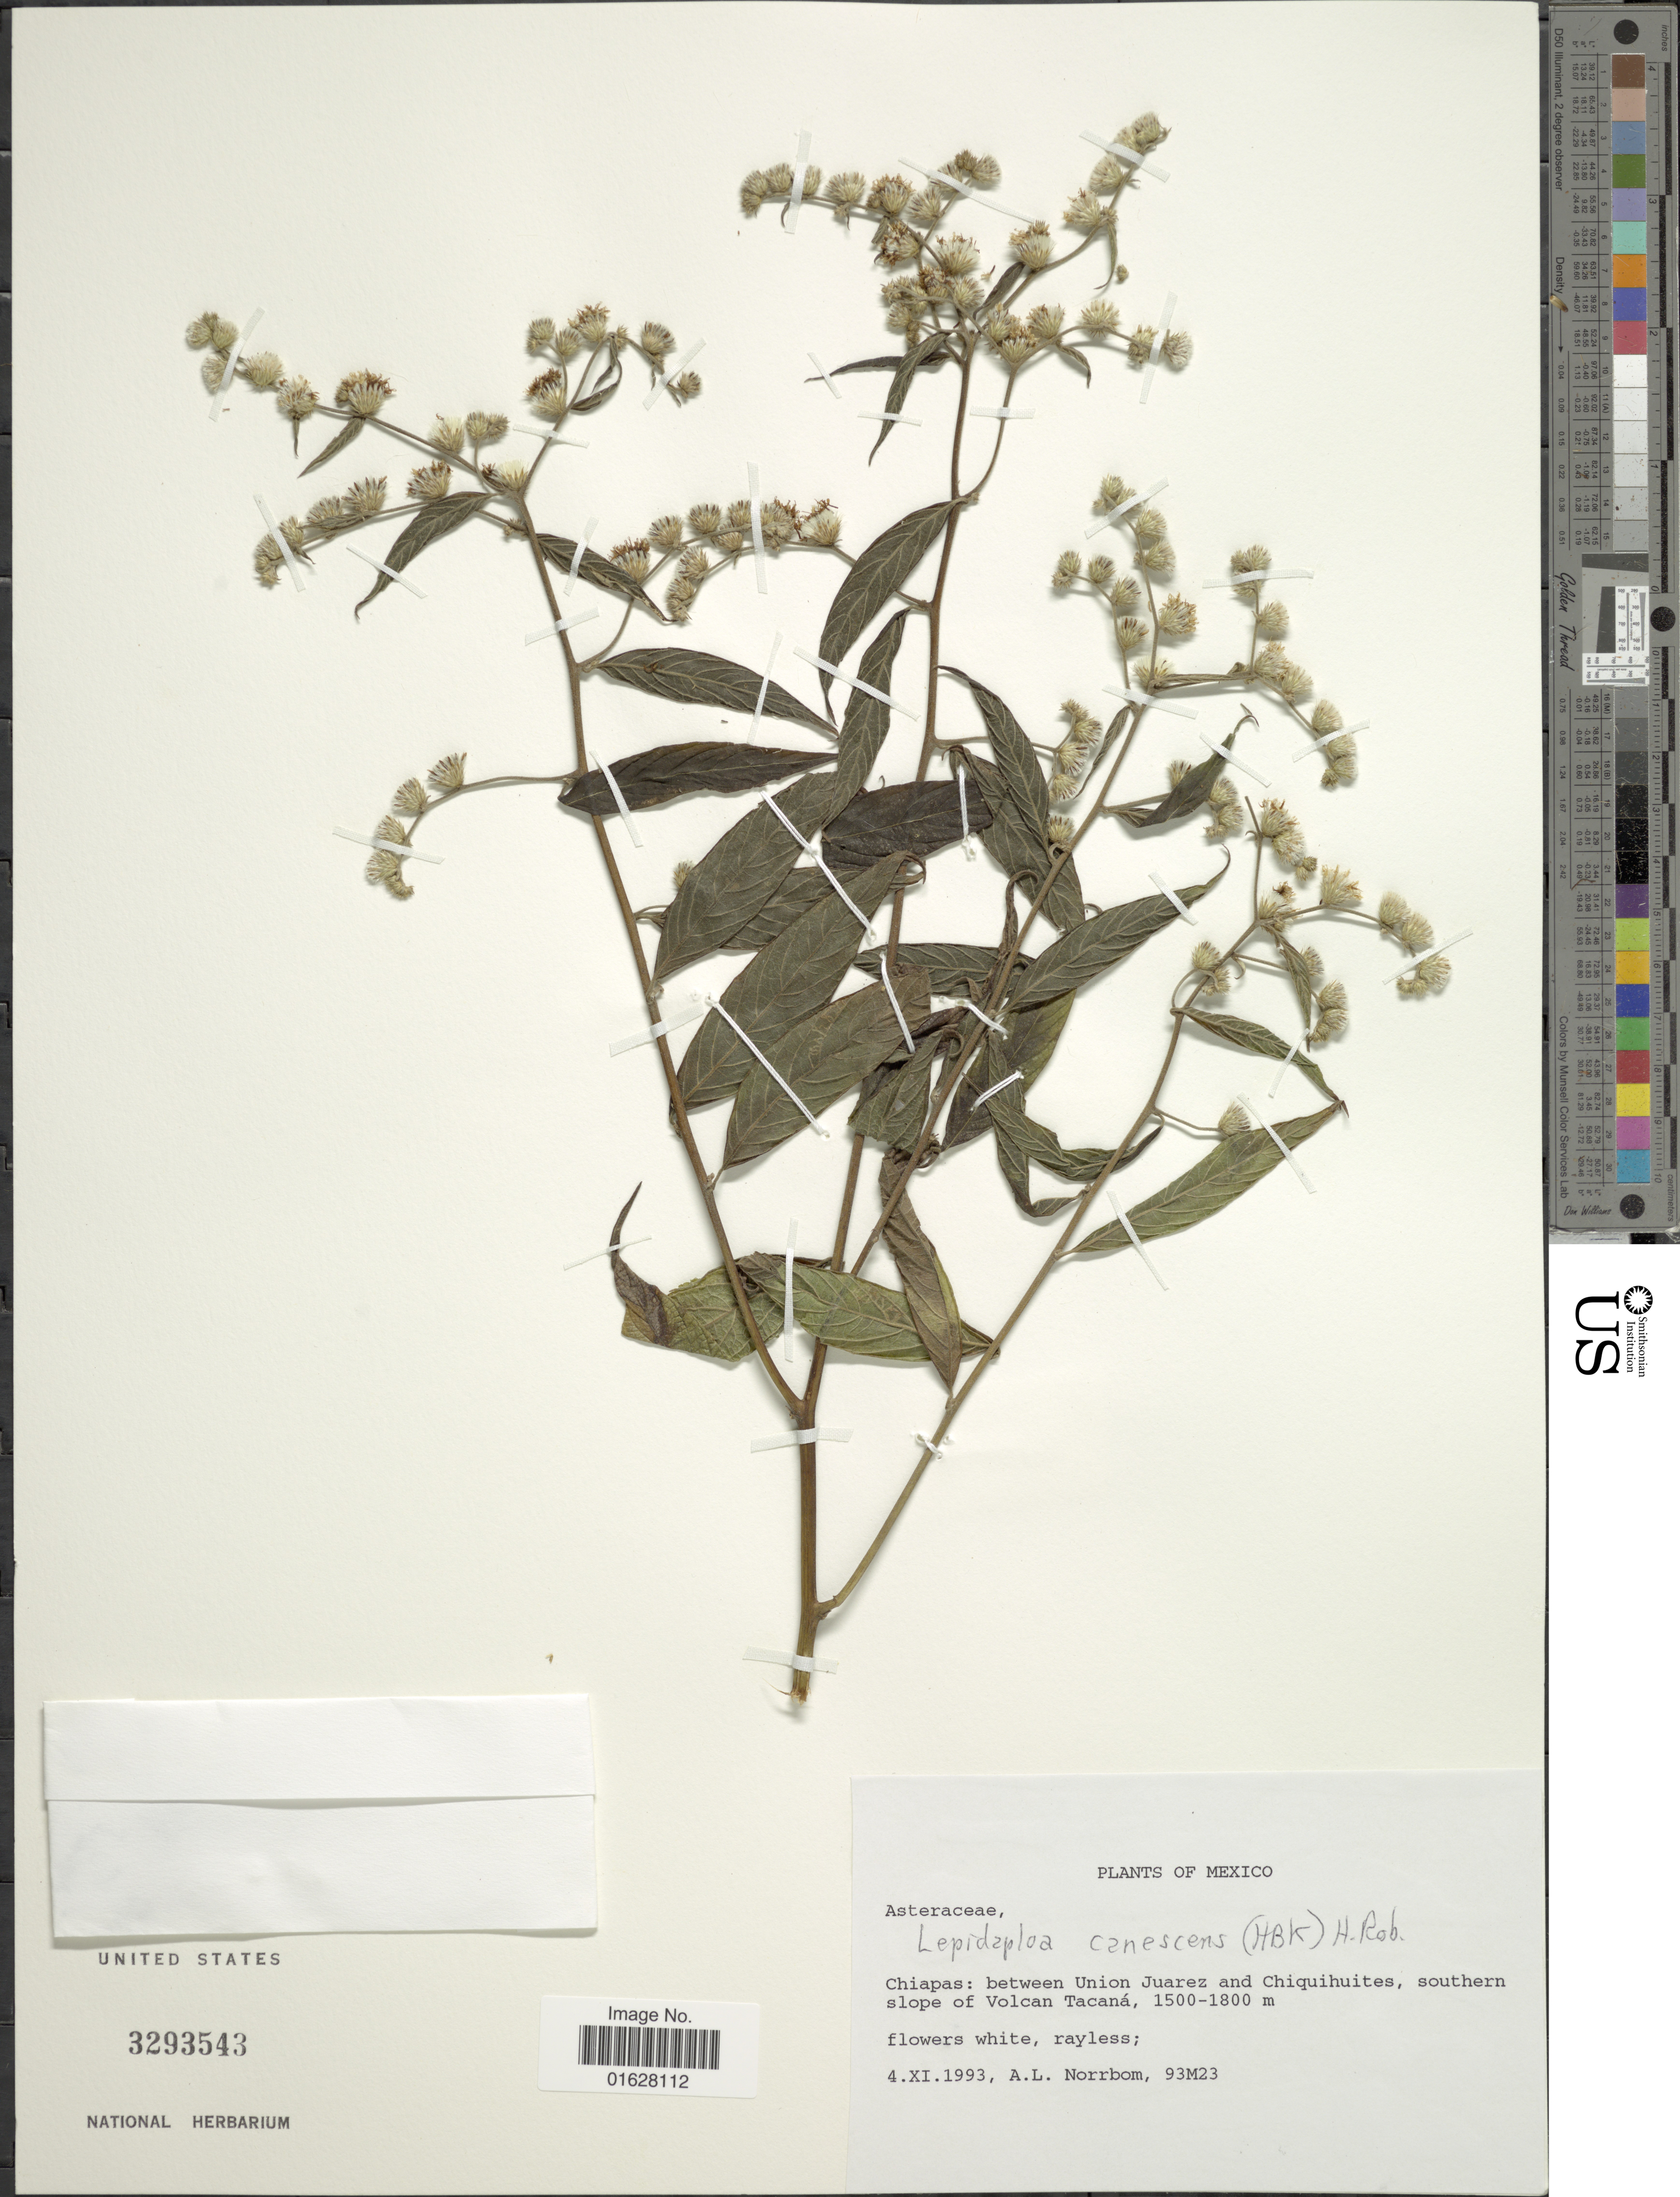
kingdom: Plantae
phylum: Tracheophyta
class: Magnoliopsida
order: Asterales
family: Asteraceae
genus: Lepidaploa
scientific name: Lepidaploa canescens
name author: (Kunth) H. Rob.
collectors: A. L. Norrbom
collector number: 93M23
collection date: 1993-11-04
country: Mexico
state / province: Chiapas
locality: Mexico. Chiapas: between union Juarez and Chiquihuites, southern slope of Volcan Tacana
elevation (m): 1500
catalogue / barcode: US 3293543